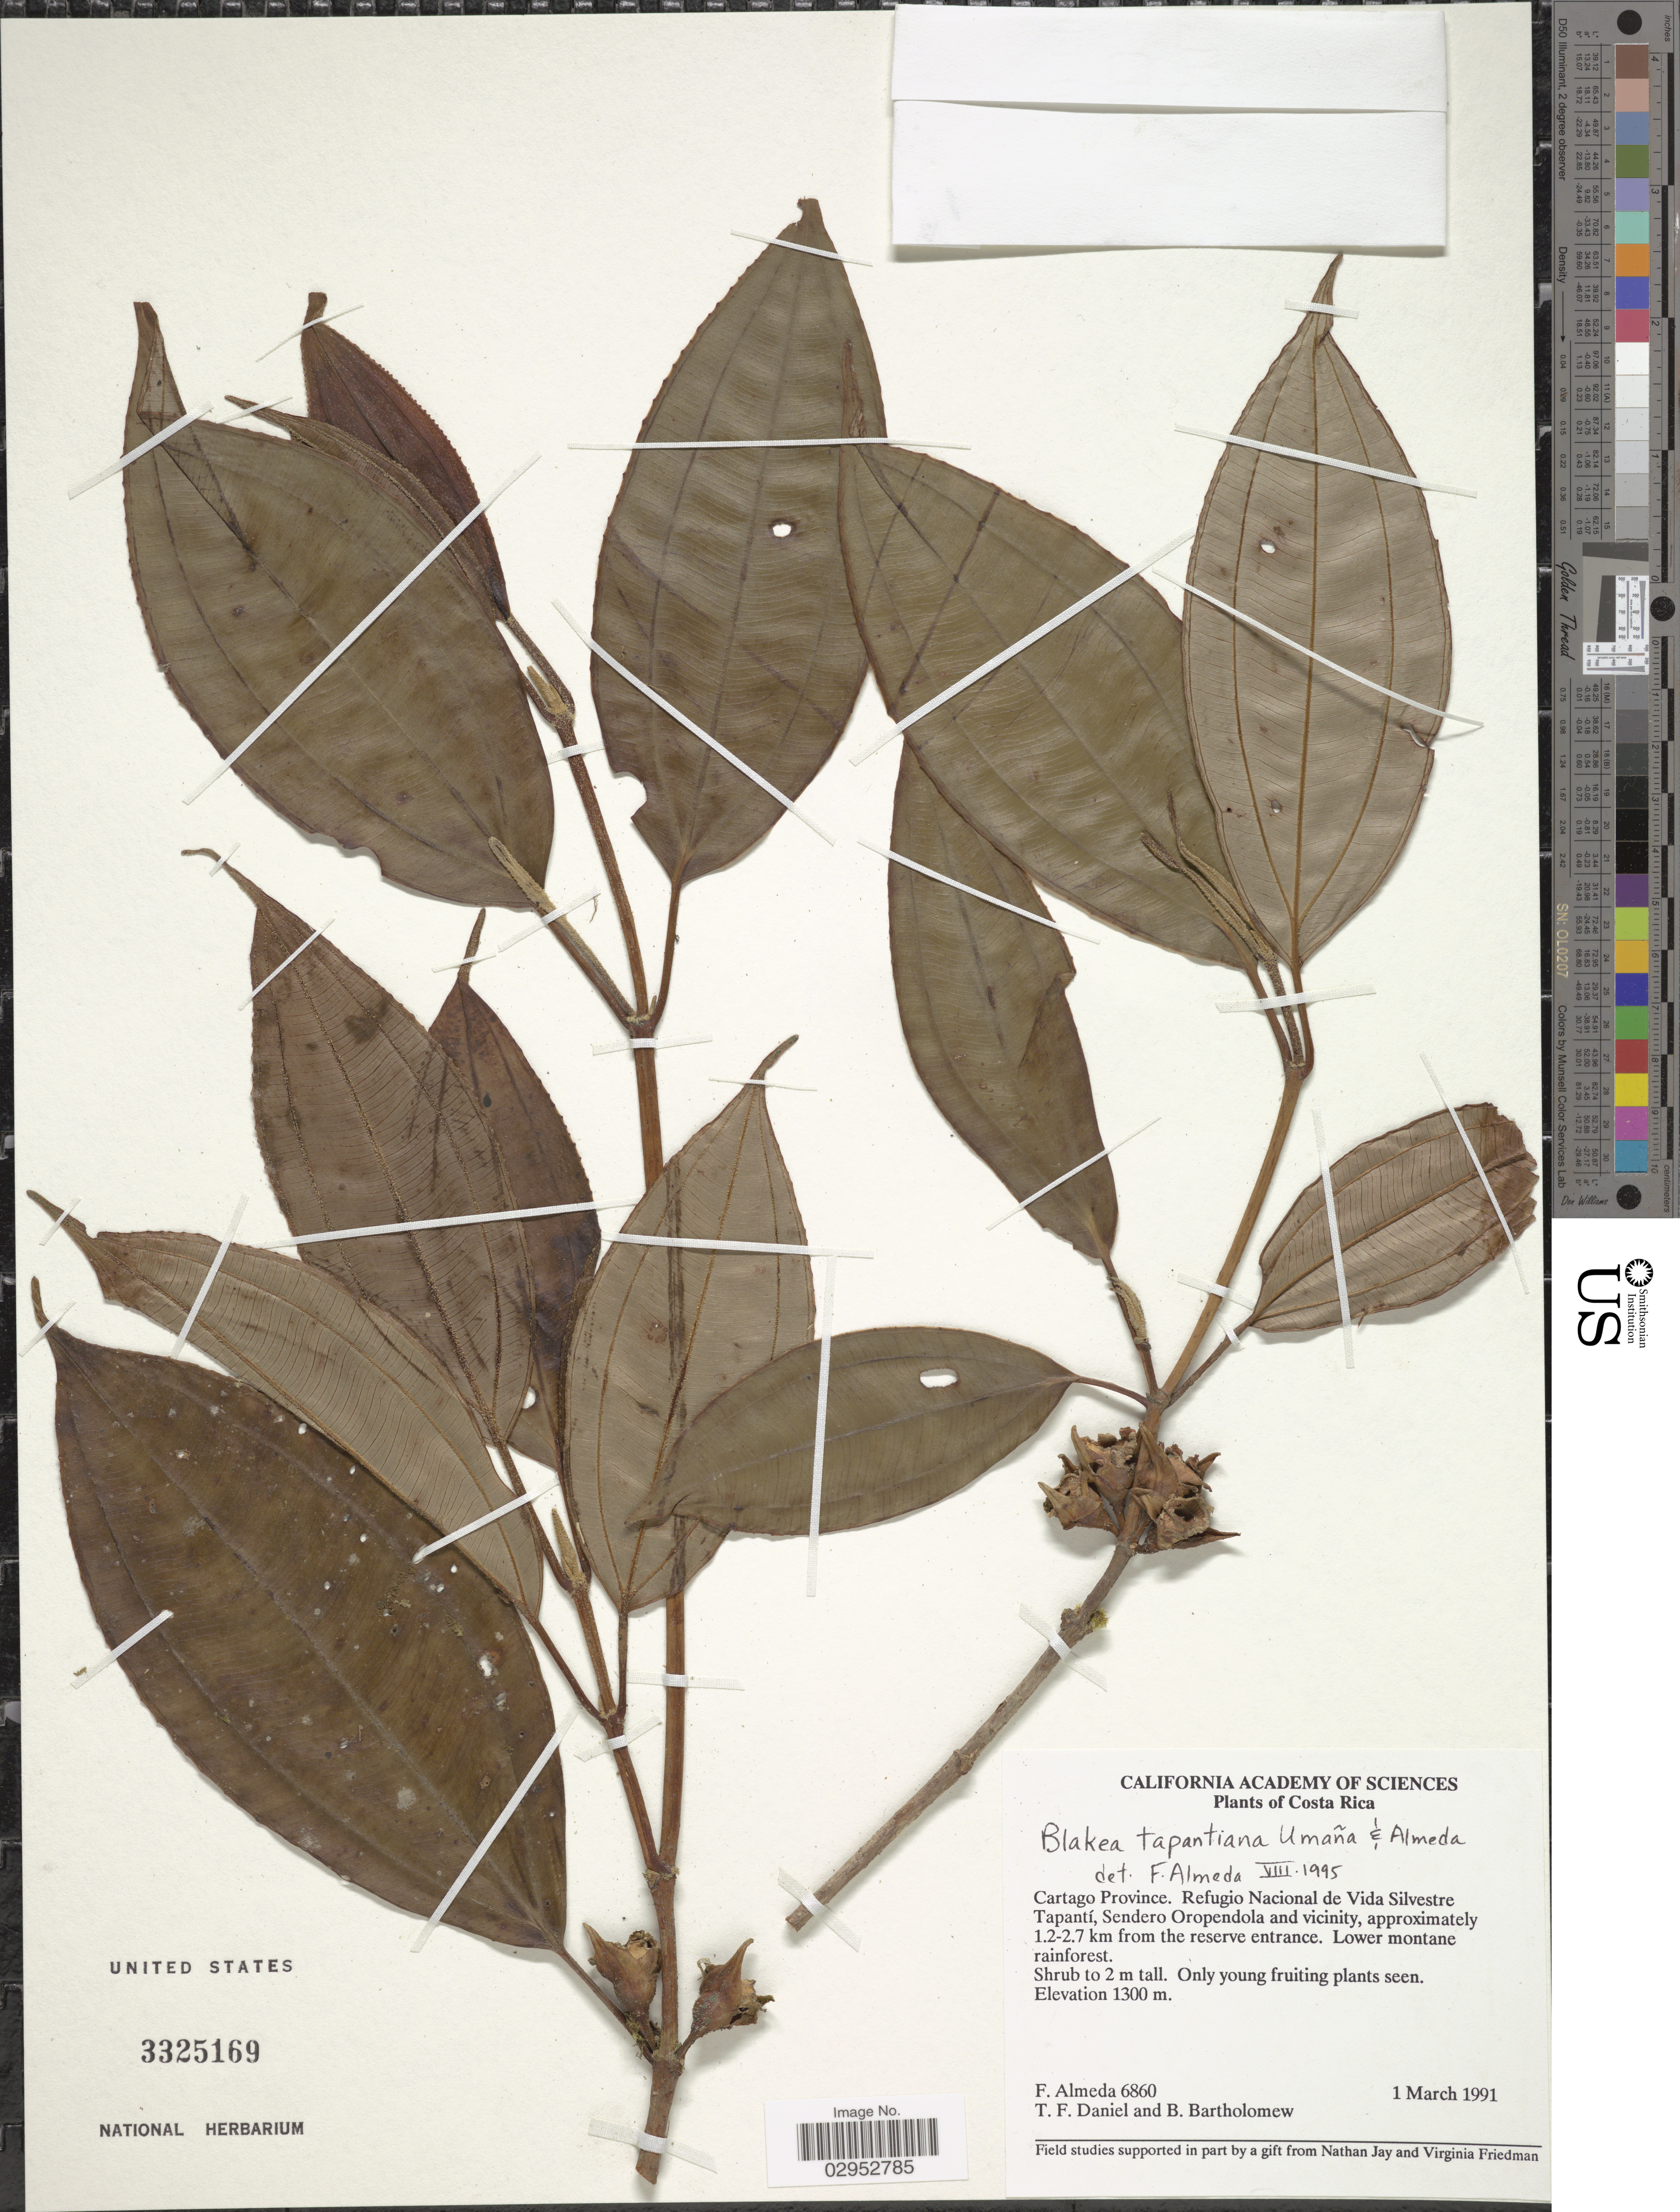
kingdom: Plantae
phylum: Tracheophyta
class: Magnoliopsida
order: Myrtales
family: Melastomataceae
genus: Blakea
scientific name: Blakea tapantiana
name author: Umaña & Almeda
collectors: F. Almeda, T. F. Daniel & B. Bartholomew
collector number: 6860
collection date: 1991-03-01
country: Costa Rica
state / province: Cartago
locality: Cartago Province. Refugio Naciocal de Vida Silvestre Tapantí, Sendero Oropendola and vicinity, approximately 1.2-2.7 km from the reserve entrance.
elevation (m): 1300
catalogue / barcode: US 3325169